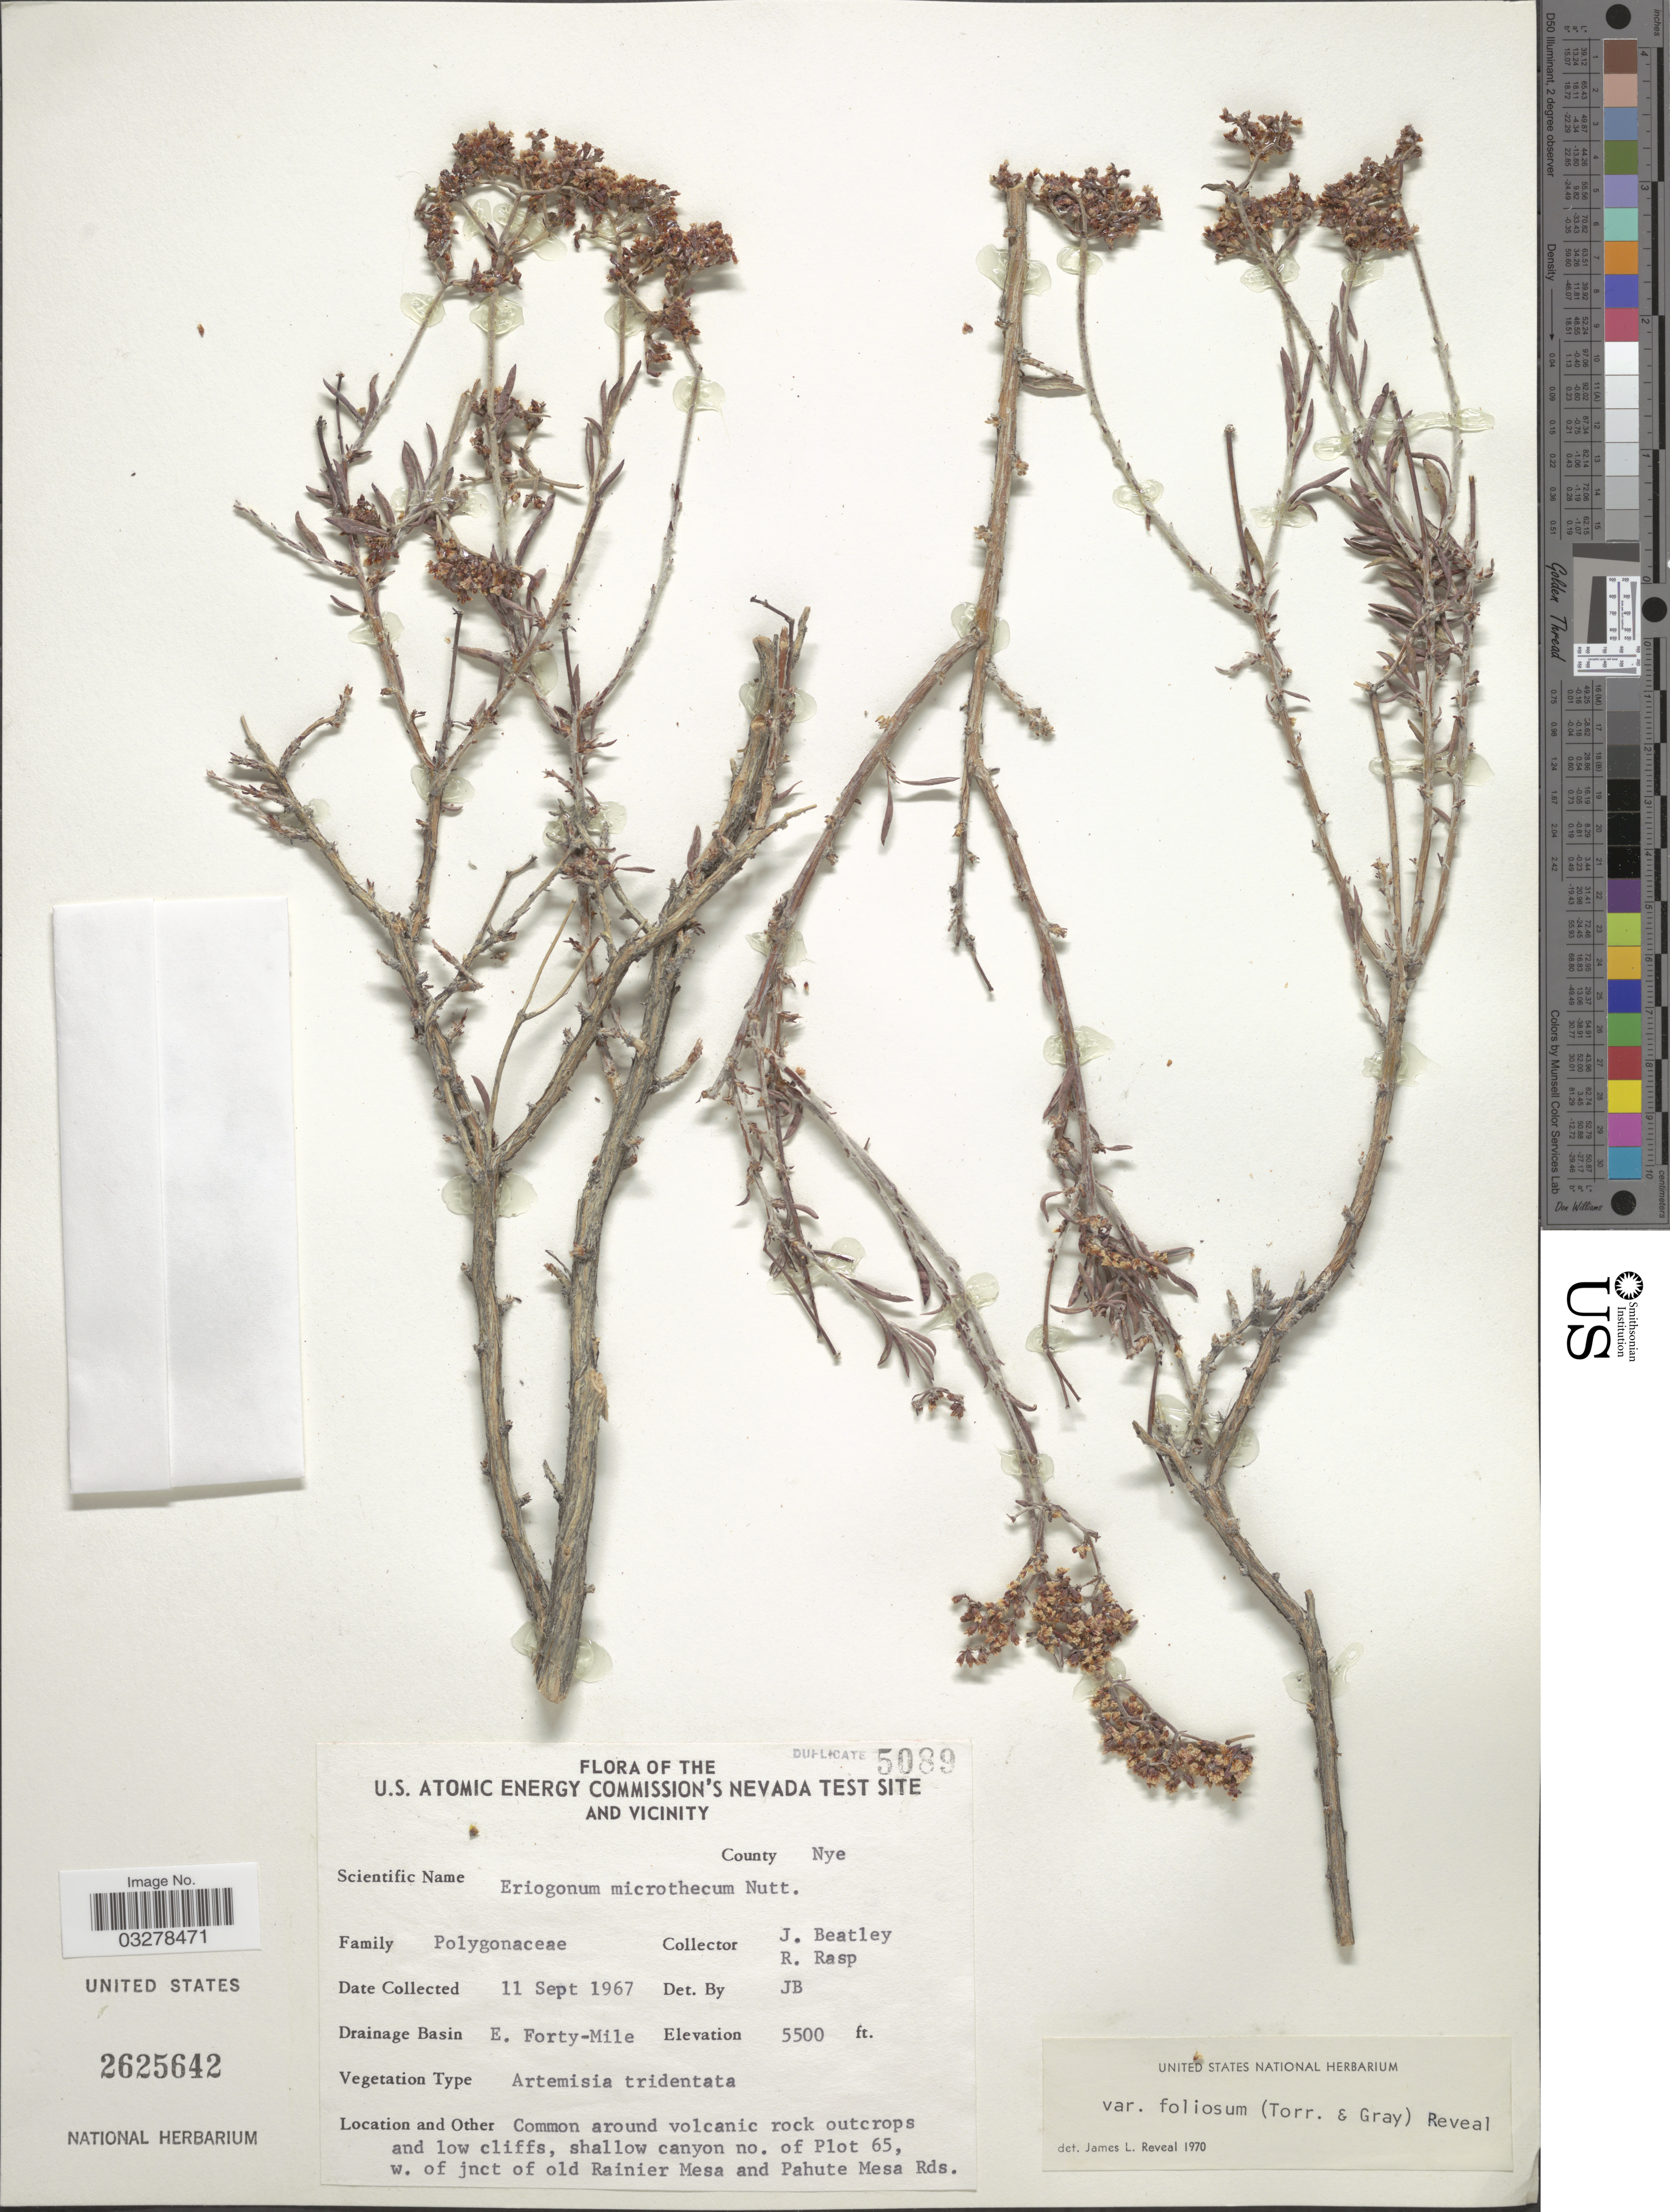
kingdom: Plantae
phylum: Tracheophyta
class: Magnoliopsida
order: Caryophyllales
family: Polygonaceae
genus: Eriogonum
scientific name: Eriogonum microtheca var. foliosum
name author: (Torr. & A. Gray) Reveal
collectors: J. C. Beatley & R. Rasp.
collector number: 5089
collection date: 1967-09-11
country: United States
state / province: Nevada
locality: U.S. Atomic Energy Commission's Nevada Test Site and Vicinity. County Nye. Drainage Basin E. Forty-Mile. Shallow canyon no. of Plot 65, w. of jnct of old Rainier Mesa and Pahute Mesa Rds.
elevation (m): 1676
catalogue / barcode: US 2625642